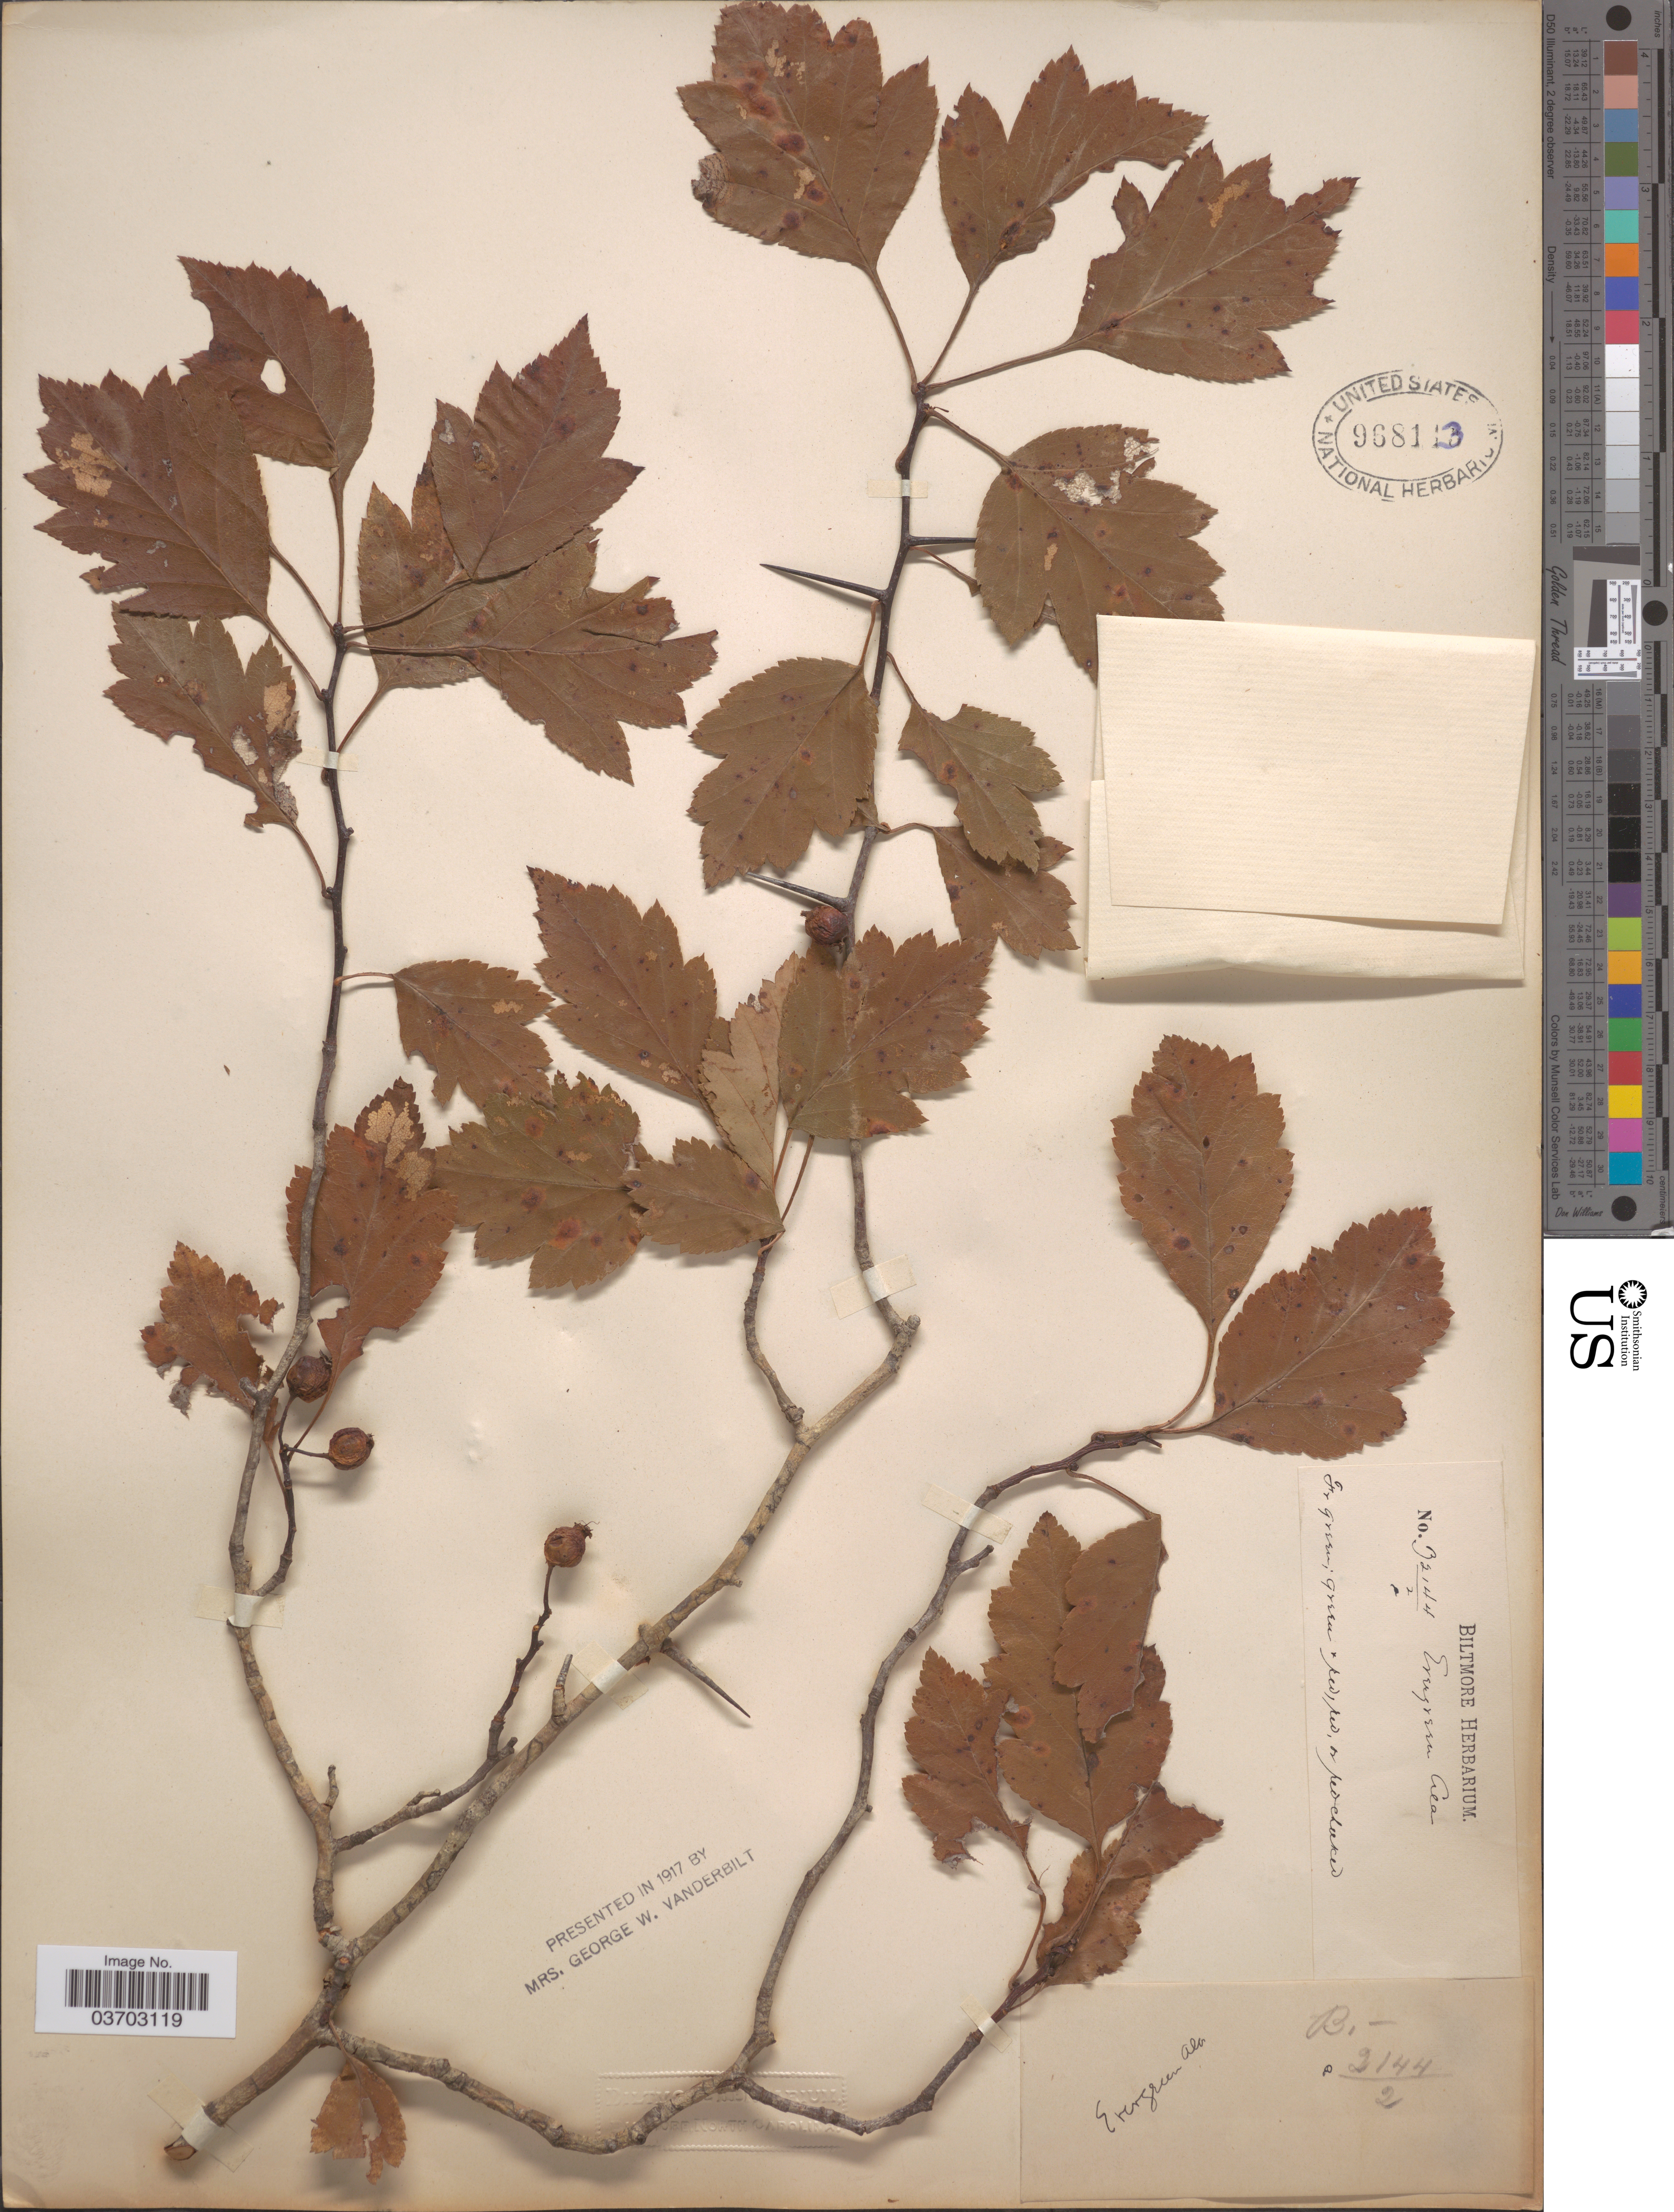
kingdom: Plantae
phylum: Tracheophyta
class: Magnoliopsida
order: Rosales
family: Rosaceae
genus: Crataegus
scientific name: Crataegus sp.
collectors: ex herb. Biltmore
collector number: B2144/2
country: United States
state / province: Alabama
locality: Evergreen.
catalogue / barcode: US 968113